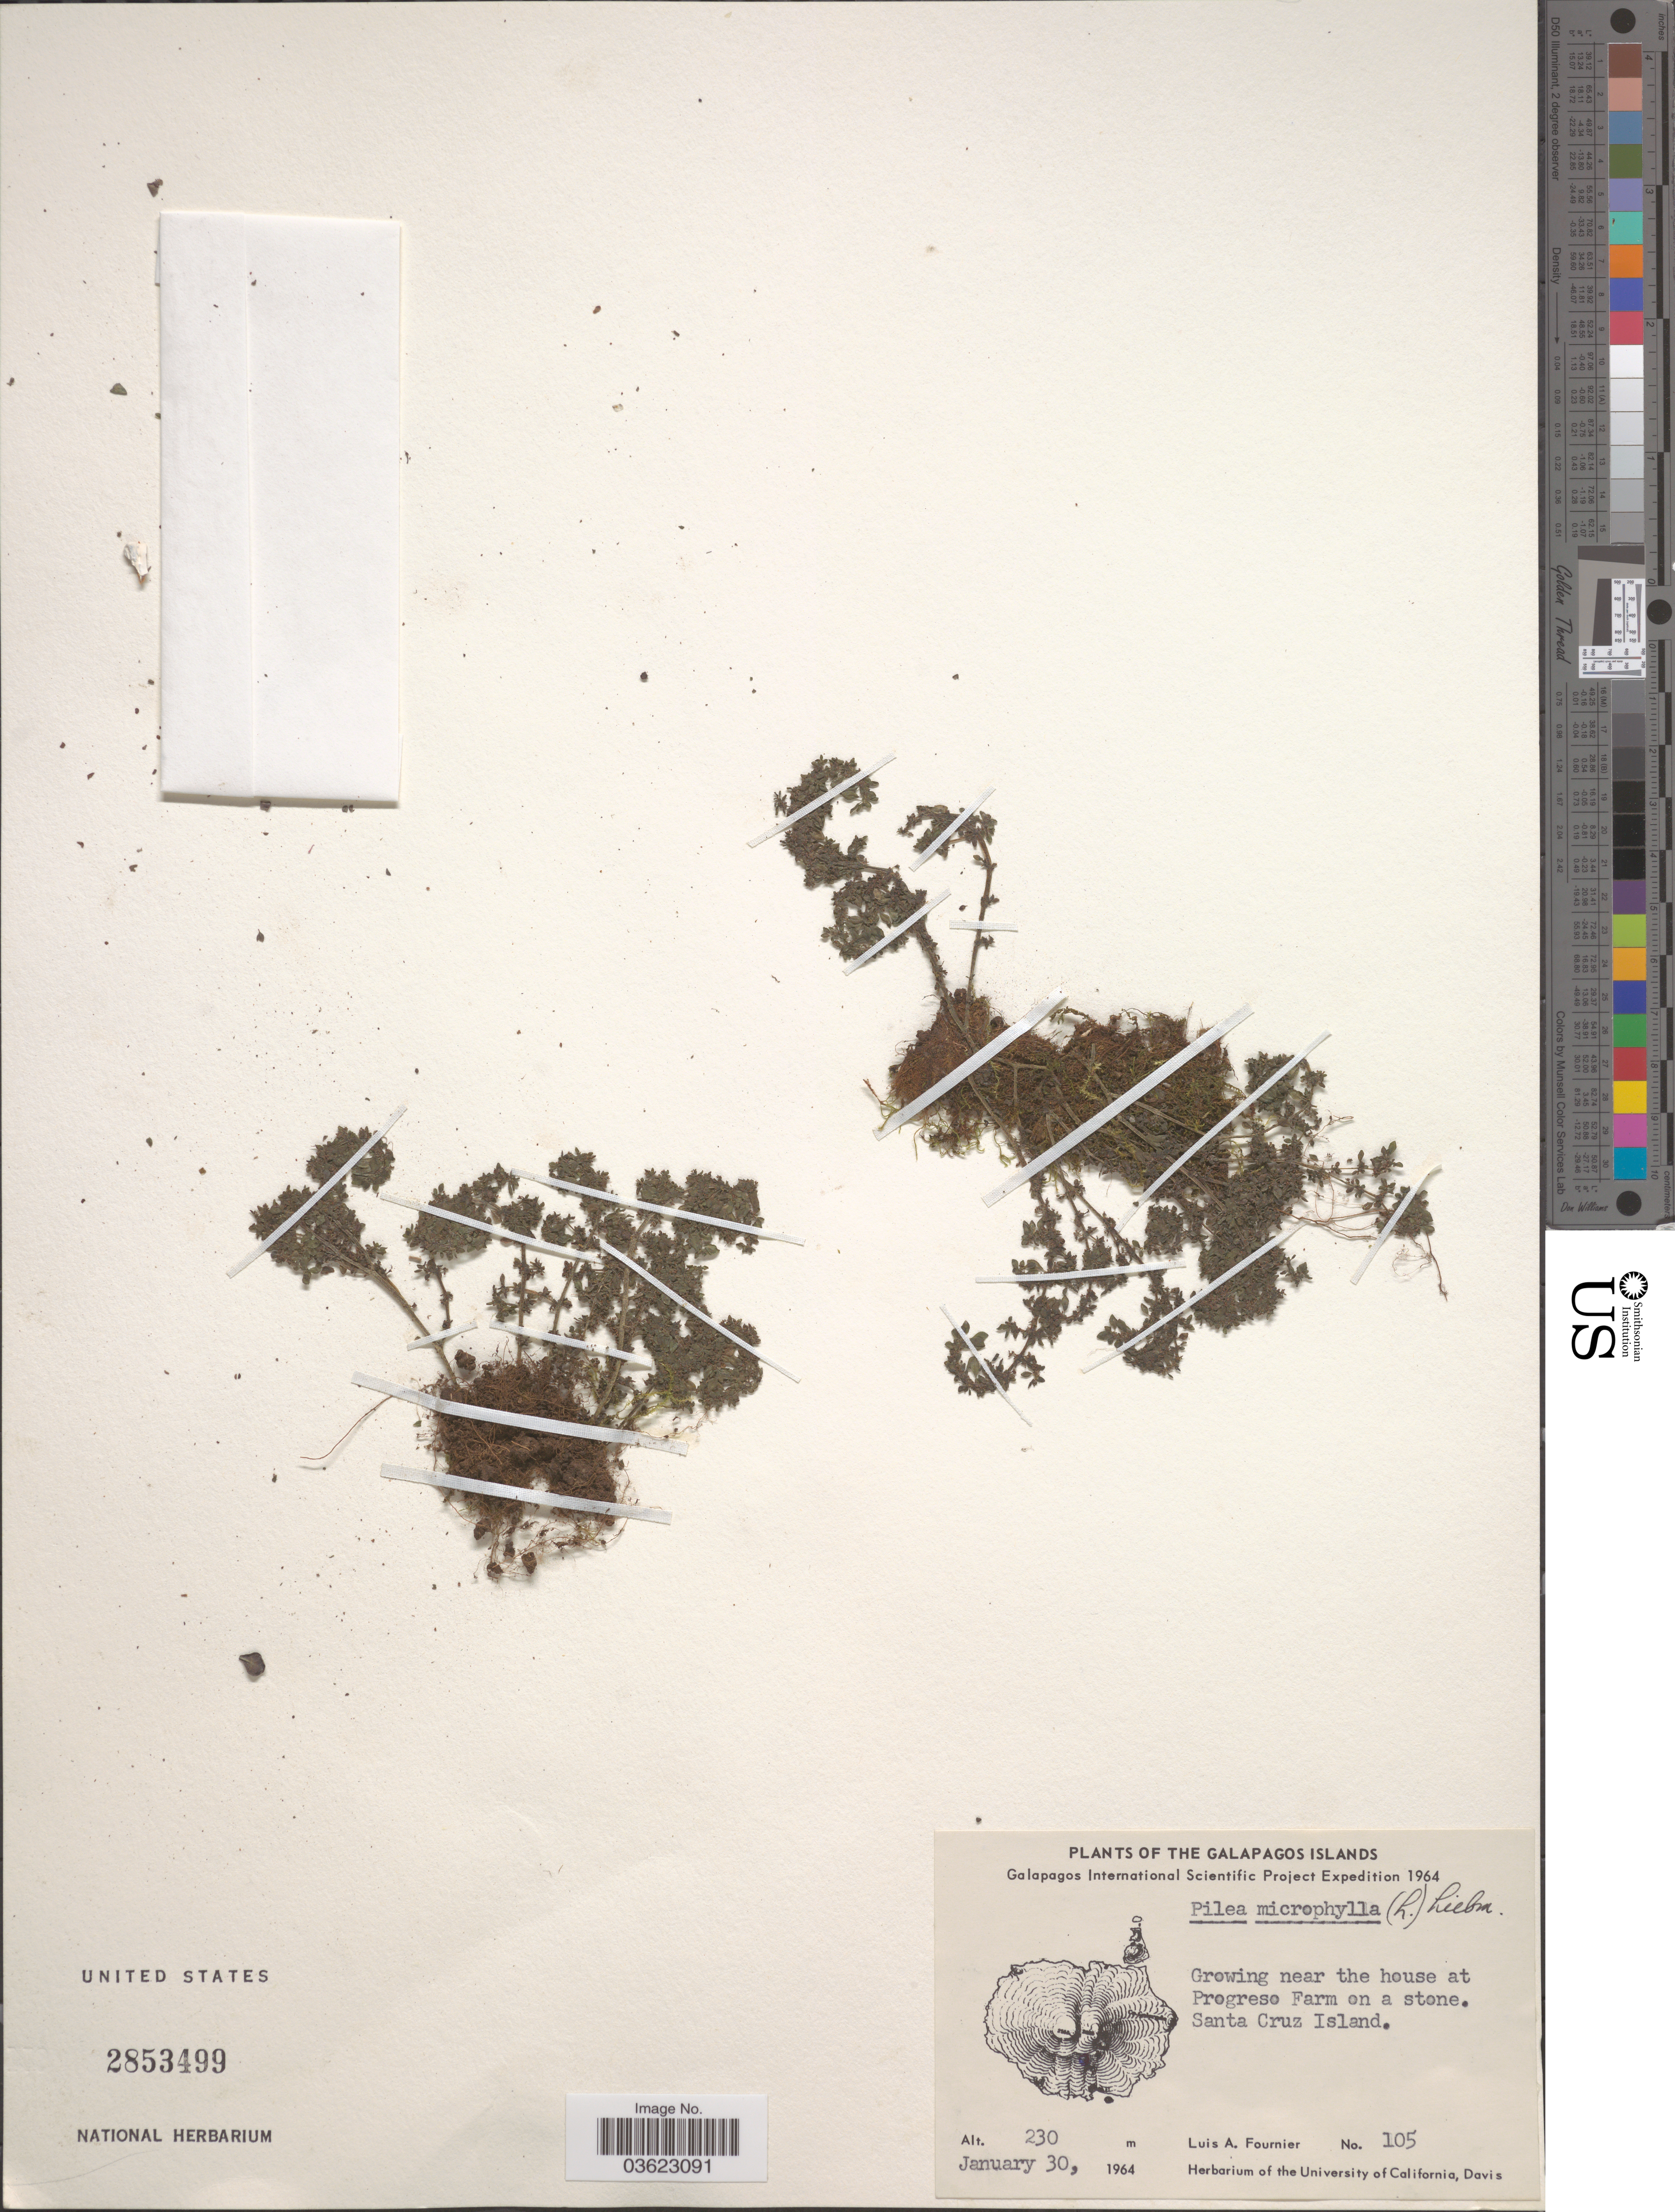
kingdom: Plantae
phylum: Tracheophyta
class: Magnoliopsida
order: Rosales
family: Urticaceae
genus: Pilea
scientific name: Pilea microphylla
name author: (L.) Liebm.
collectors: L. A. Fournier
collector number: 105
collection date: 1964-01-30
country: Ecuador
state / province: Colón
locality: The Galapagos Islands. Near the house at Progreso Farm on a stone. Santa Cruz Island.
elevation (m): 230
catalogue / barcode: US 2853499